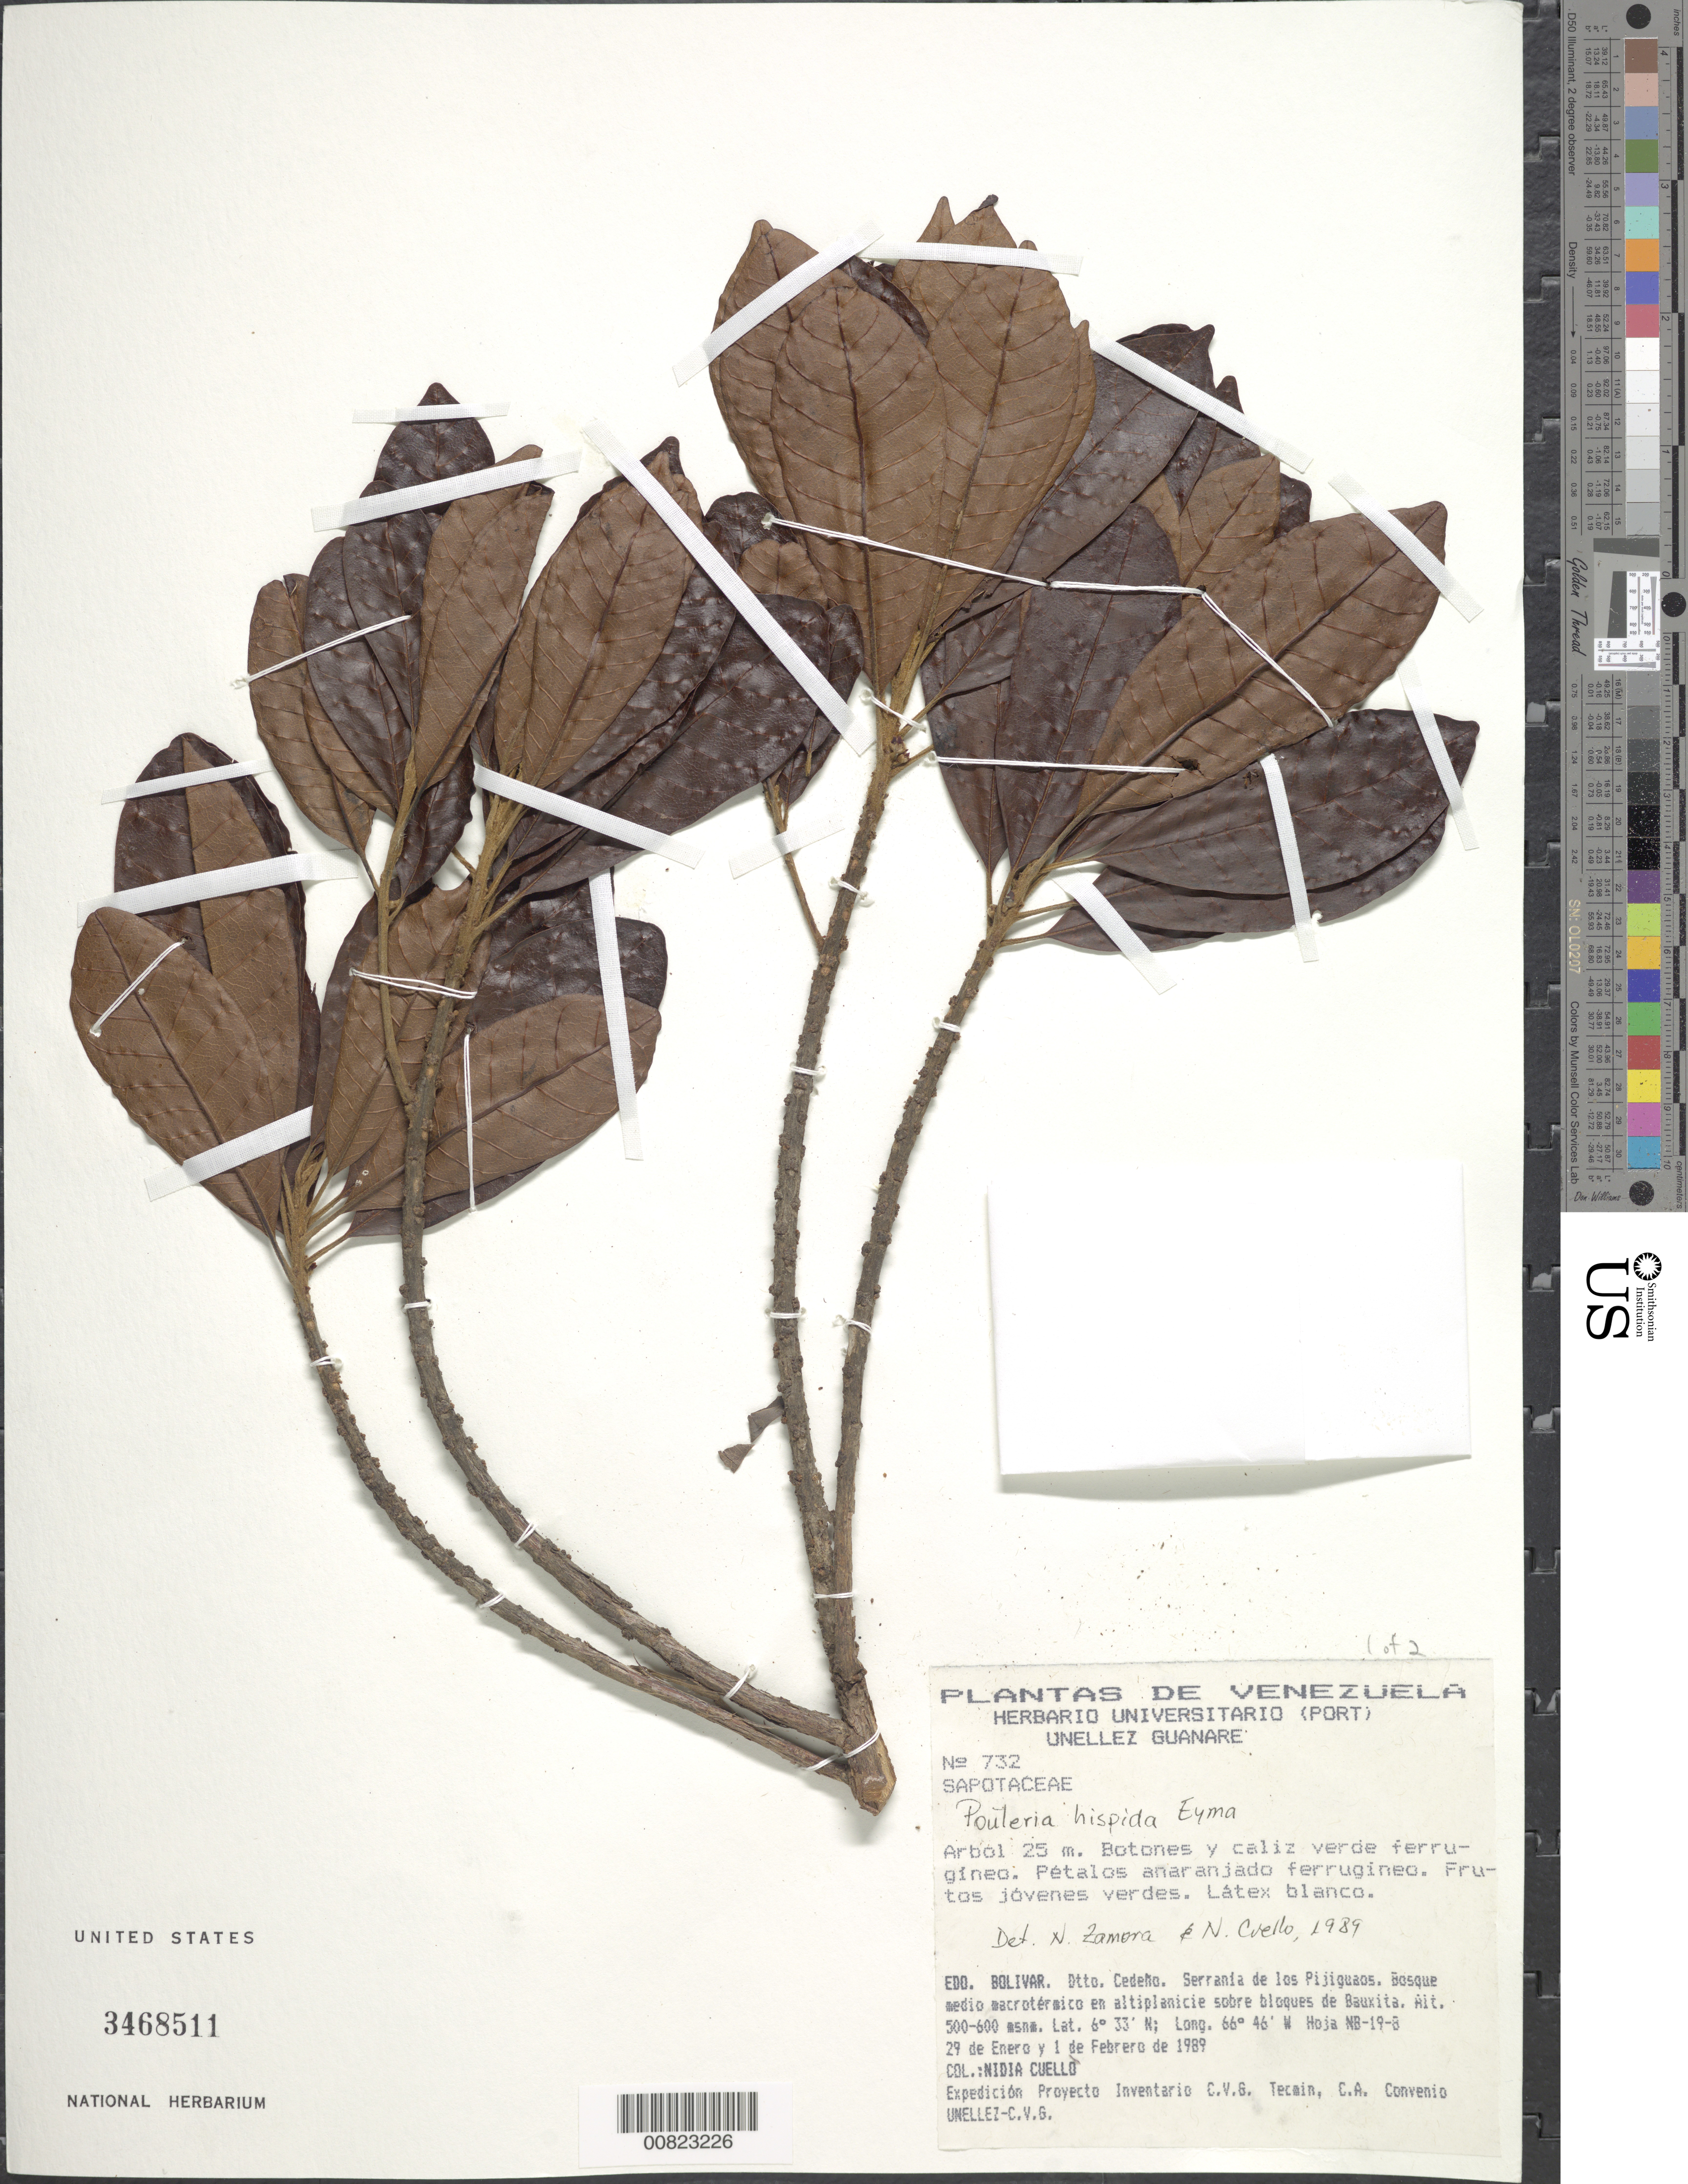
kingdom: Plantae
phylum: Tracheophyta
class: Magnoliopsida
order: Ericales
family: Sapotaceae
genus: Pouteria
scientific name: Pouteria hispida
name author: Eyma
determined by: Zamora, N.; Cuello, Nidia L.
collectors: N. L. Cuello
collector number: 732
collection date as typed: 29-Jan-89 to 1-Feb-89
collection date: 1989-01-29/1989-02-01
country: Venezuela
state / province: Bolívar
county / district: Cedeño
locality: Serranía de los Pijiguaos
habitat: Bosque medio macrotermico en altiplanicie sobre bloques de bauxita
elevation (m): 500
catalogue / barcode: US 3468511